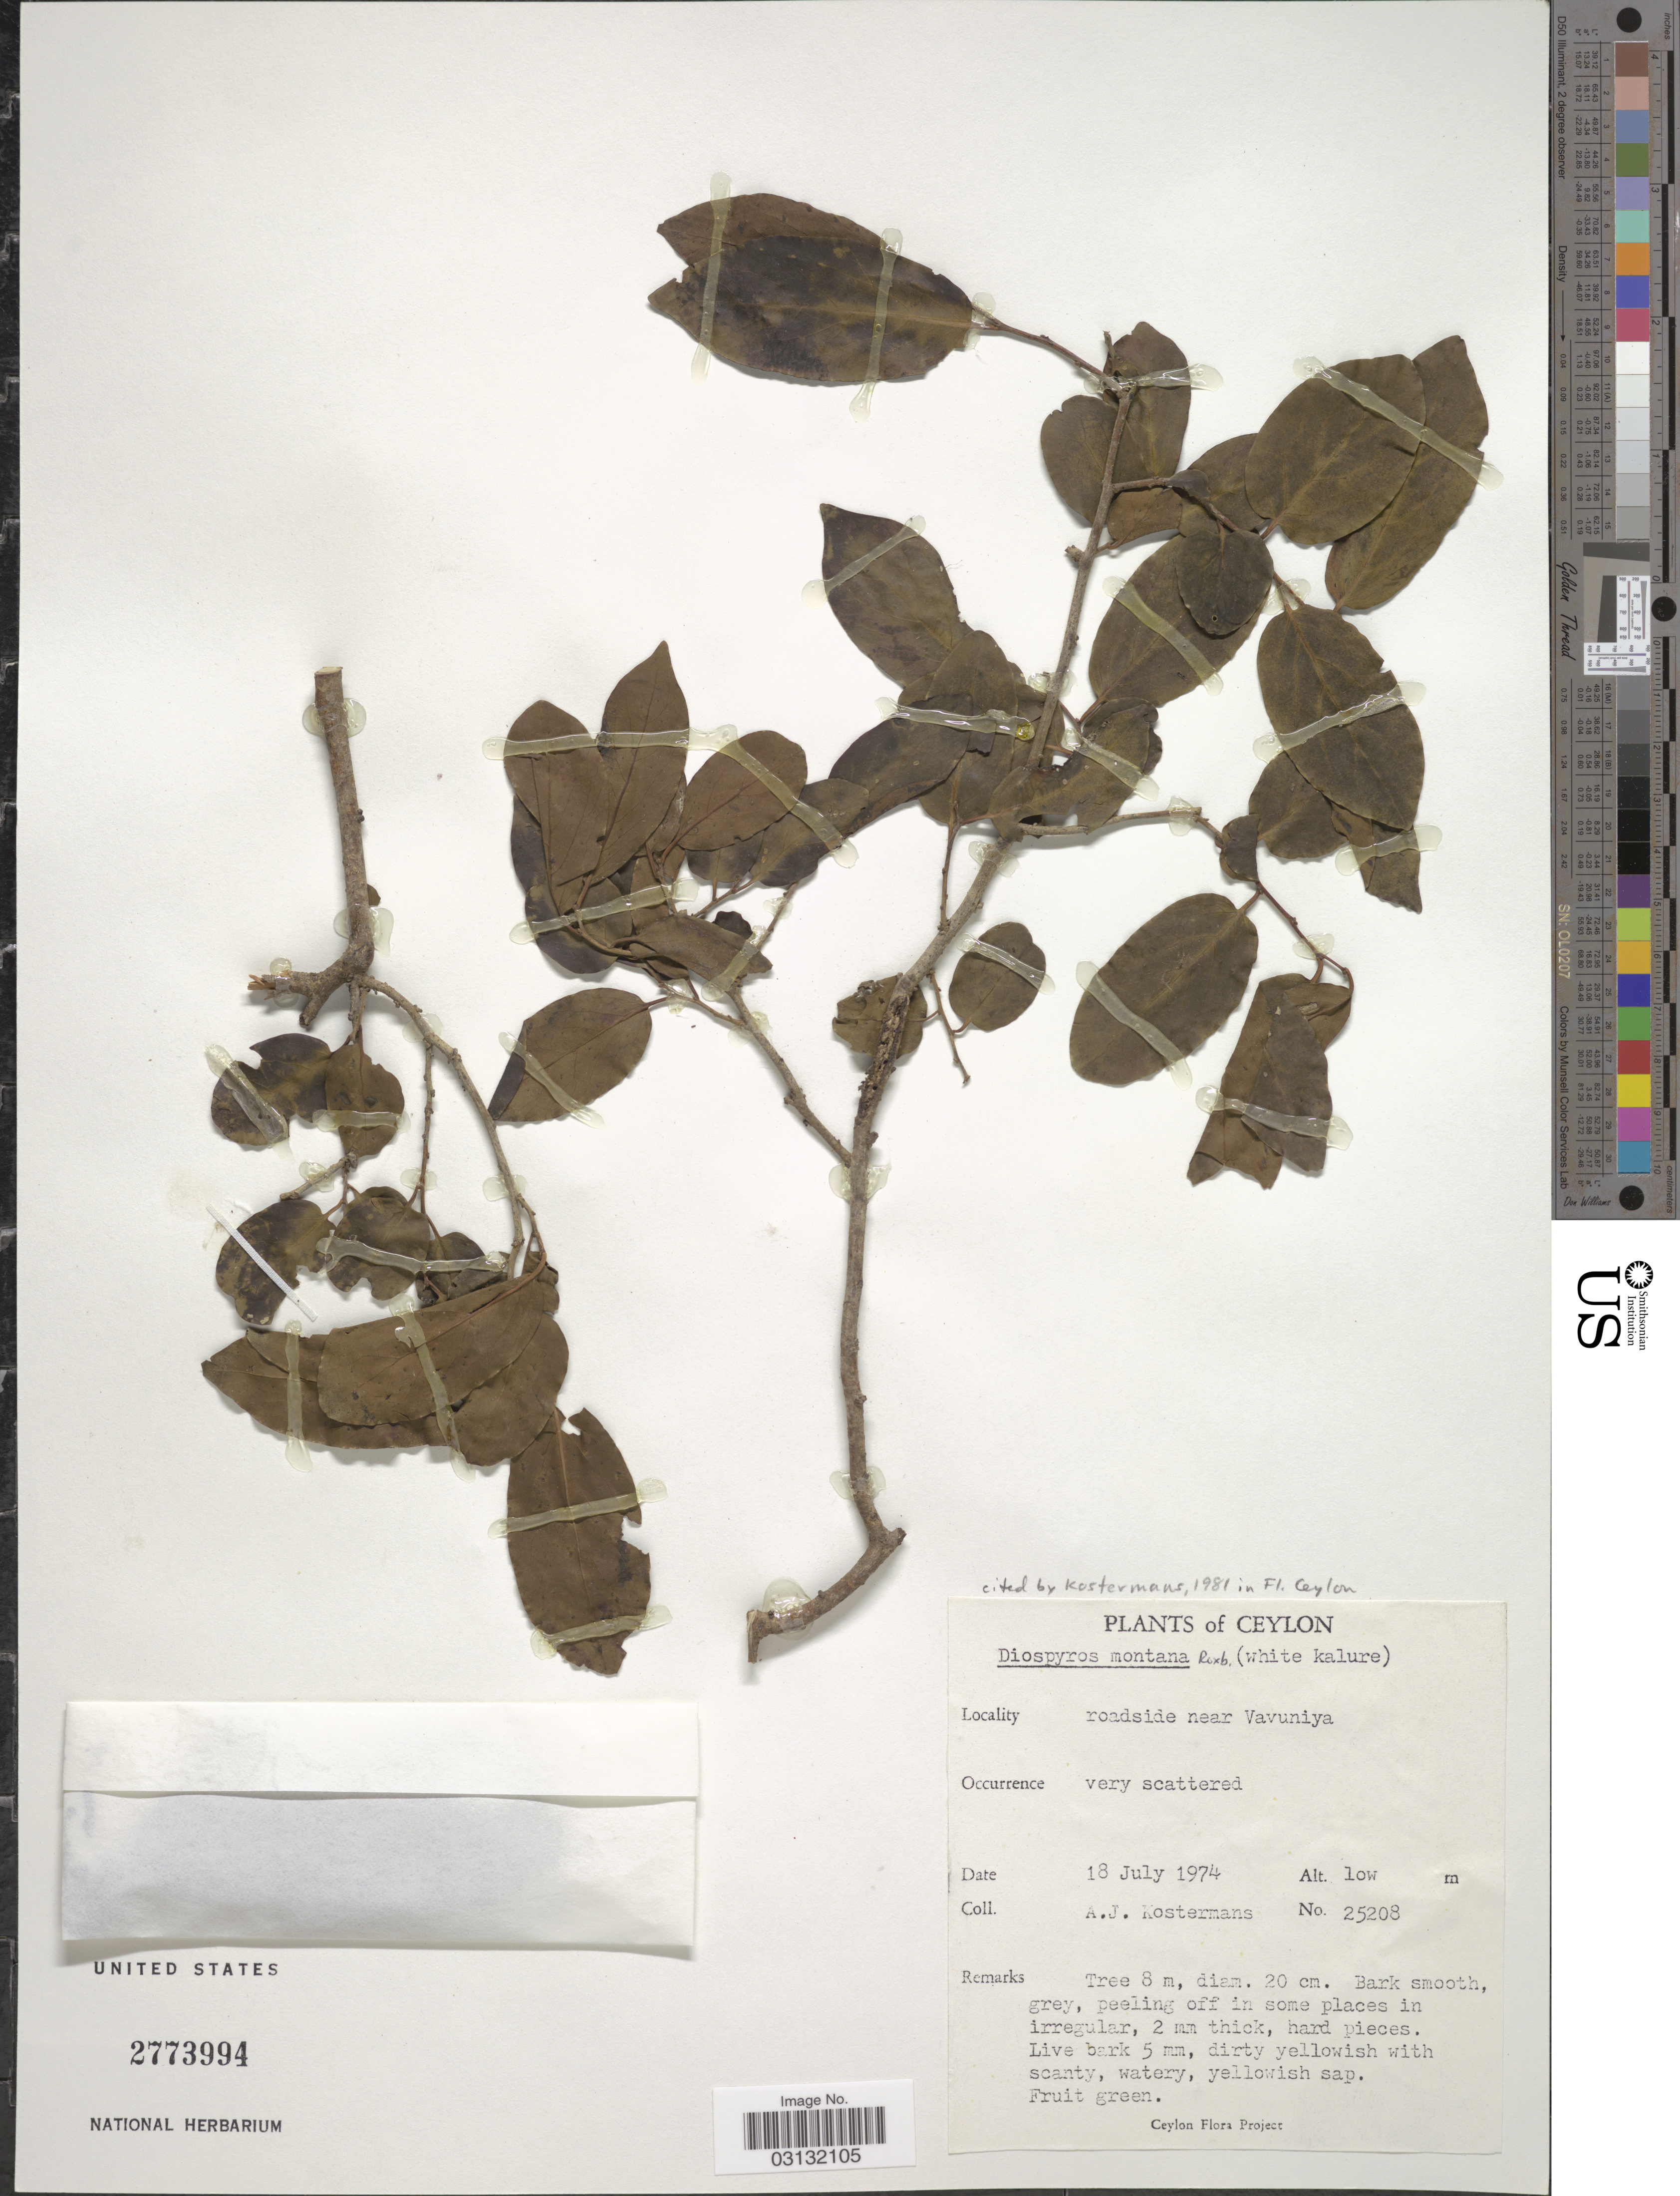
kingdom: Plantae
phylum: Tracheophyta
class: Magnoliopsida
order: Ericales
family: Ebenaceae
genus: Diospyros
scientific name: Diospyros montana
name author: Roxb.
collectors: A. J. G. Kostermans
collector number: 25208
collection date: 1974-07-18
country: Sri Lanka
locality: Ceylon, roadside near Vavuniya.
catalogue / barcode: US 2773994